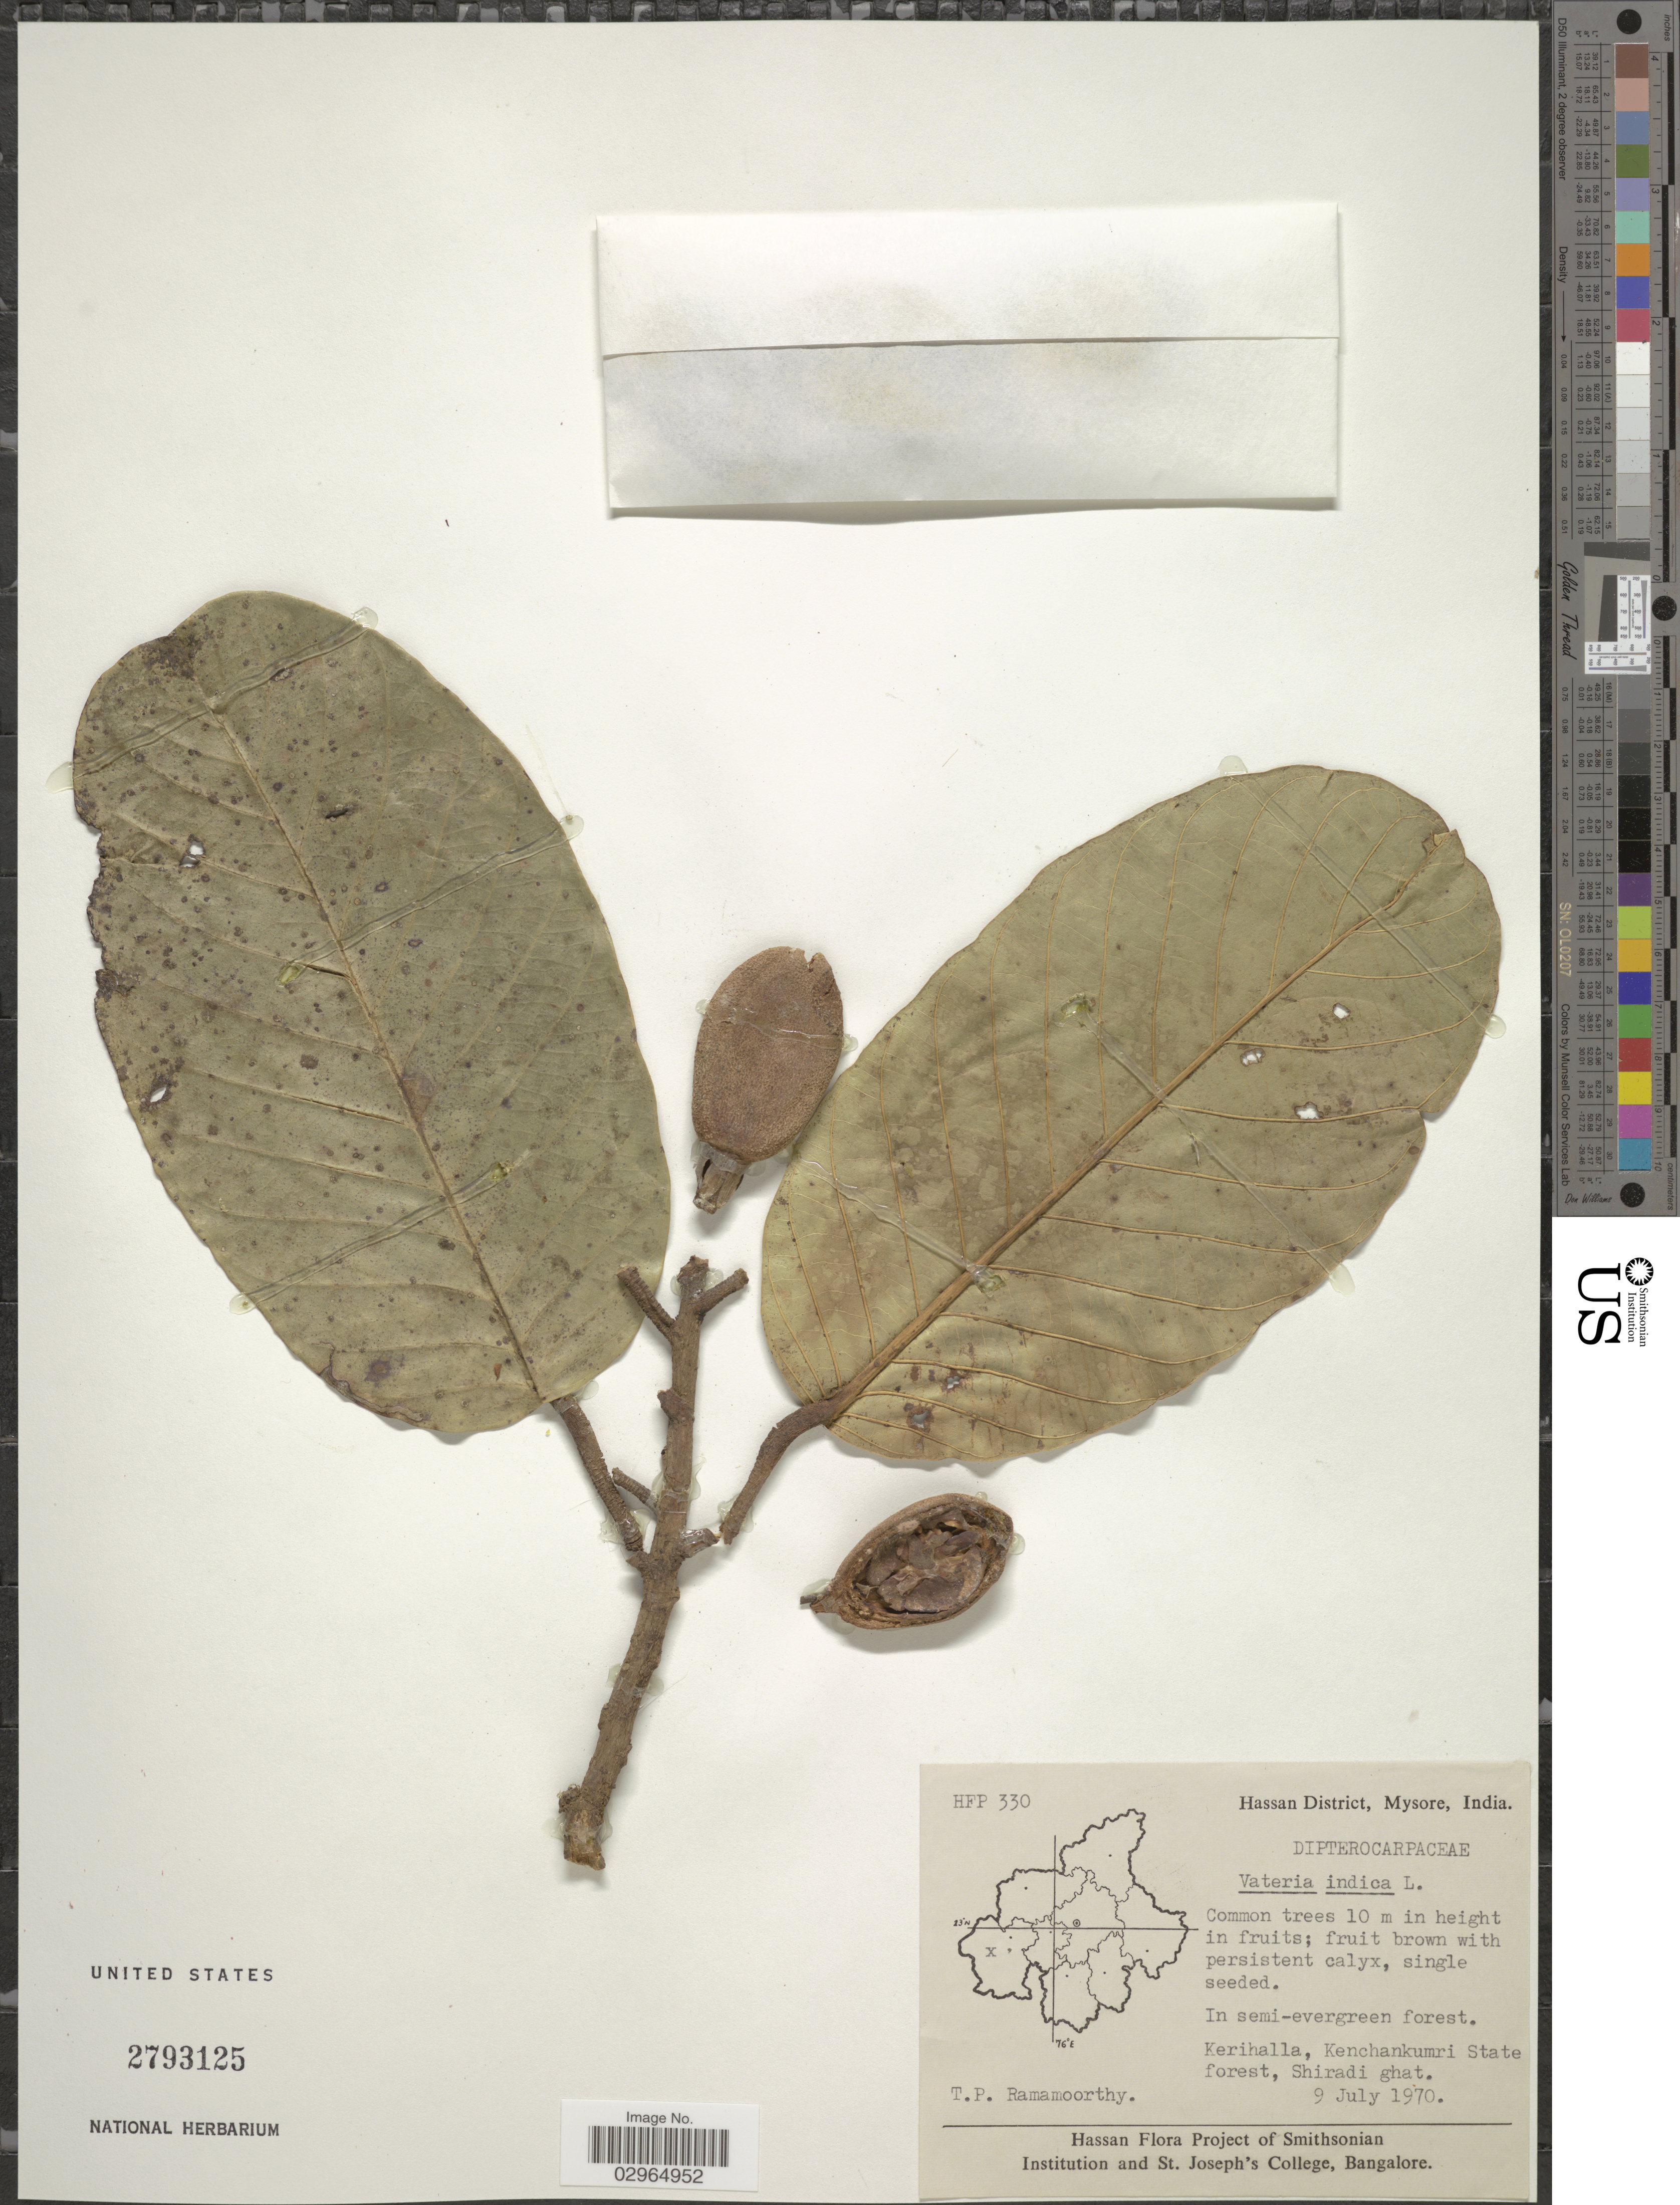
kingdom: Plantae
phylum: Tracheophyta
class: Magnoliopsida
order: Malvales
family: Dipterocarpaceae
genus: Vateria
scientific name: Vateria indica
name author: L.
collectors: T. P. Ramamoorthy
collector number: HFP 330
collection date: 1970-07-09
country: India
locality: Hassan District, Mysore. Kerihalla, Kenchankumri State forest, Shiradi ghat.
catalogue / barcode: US 2793125